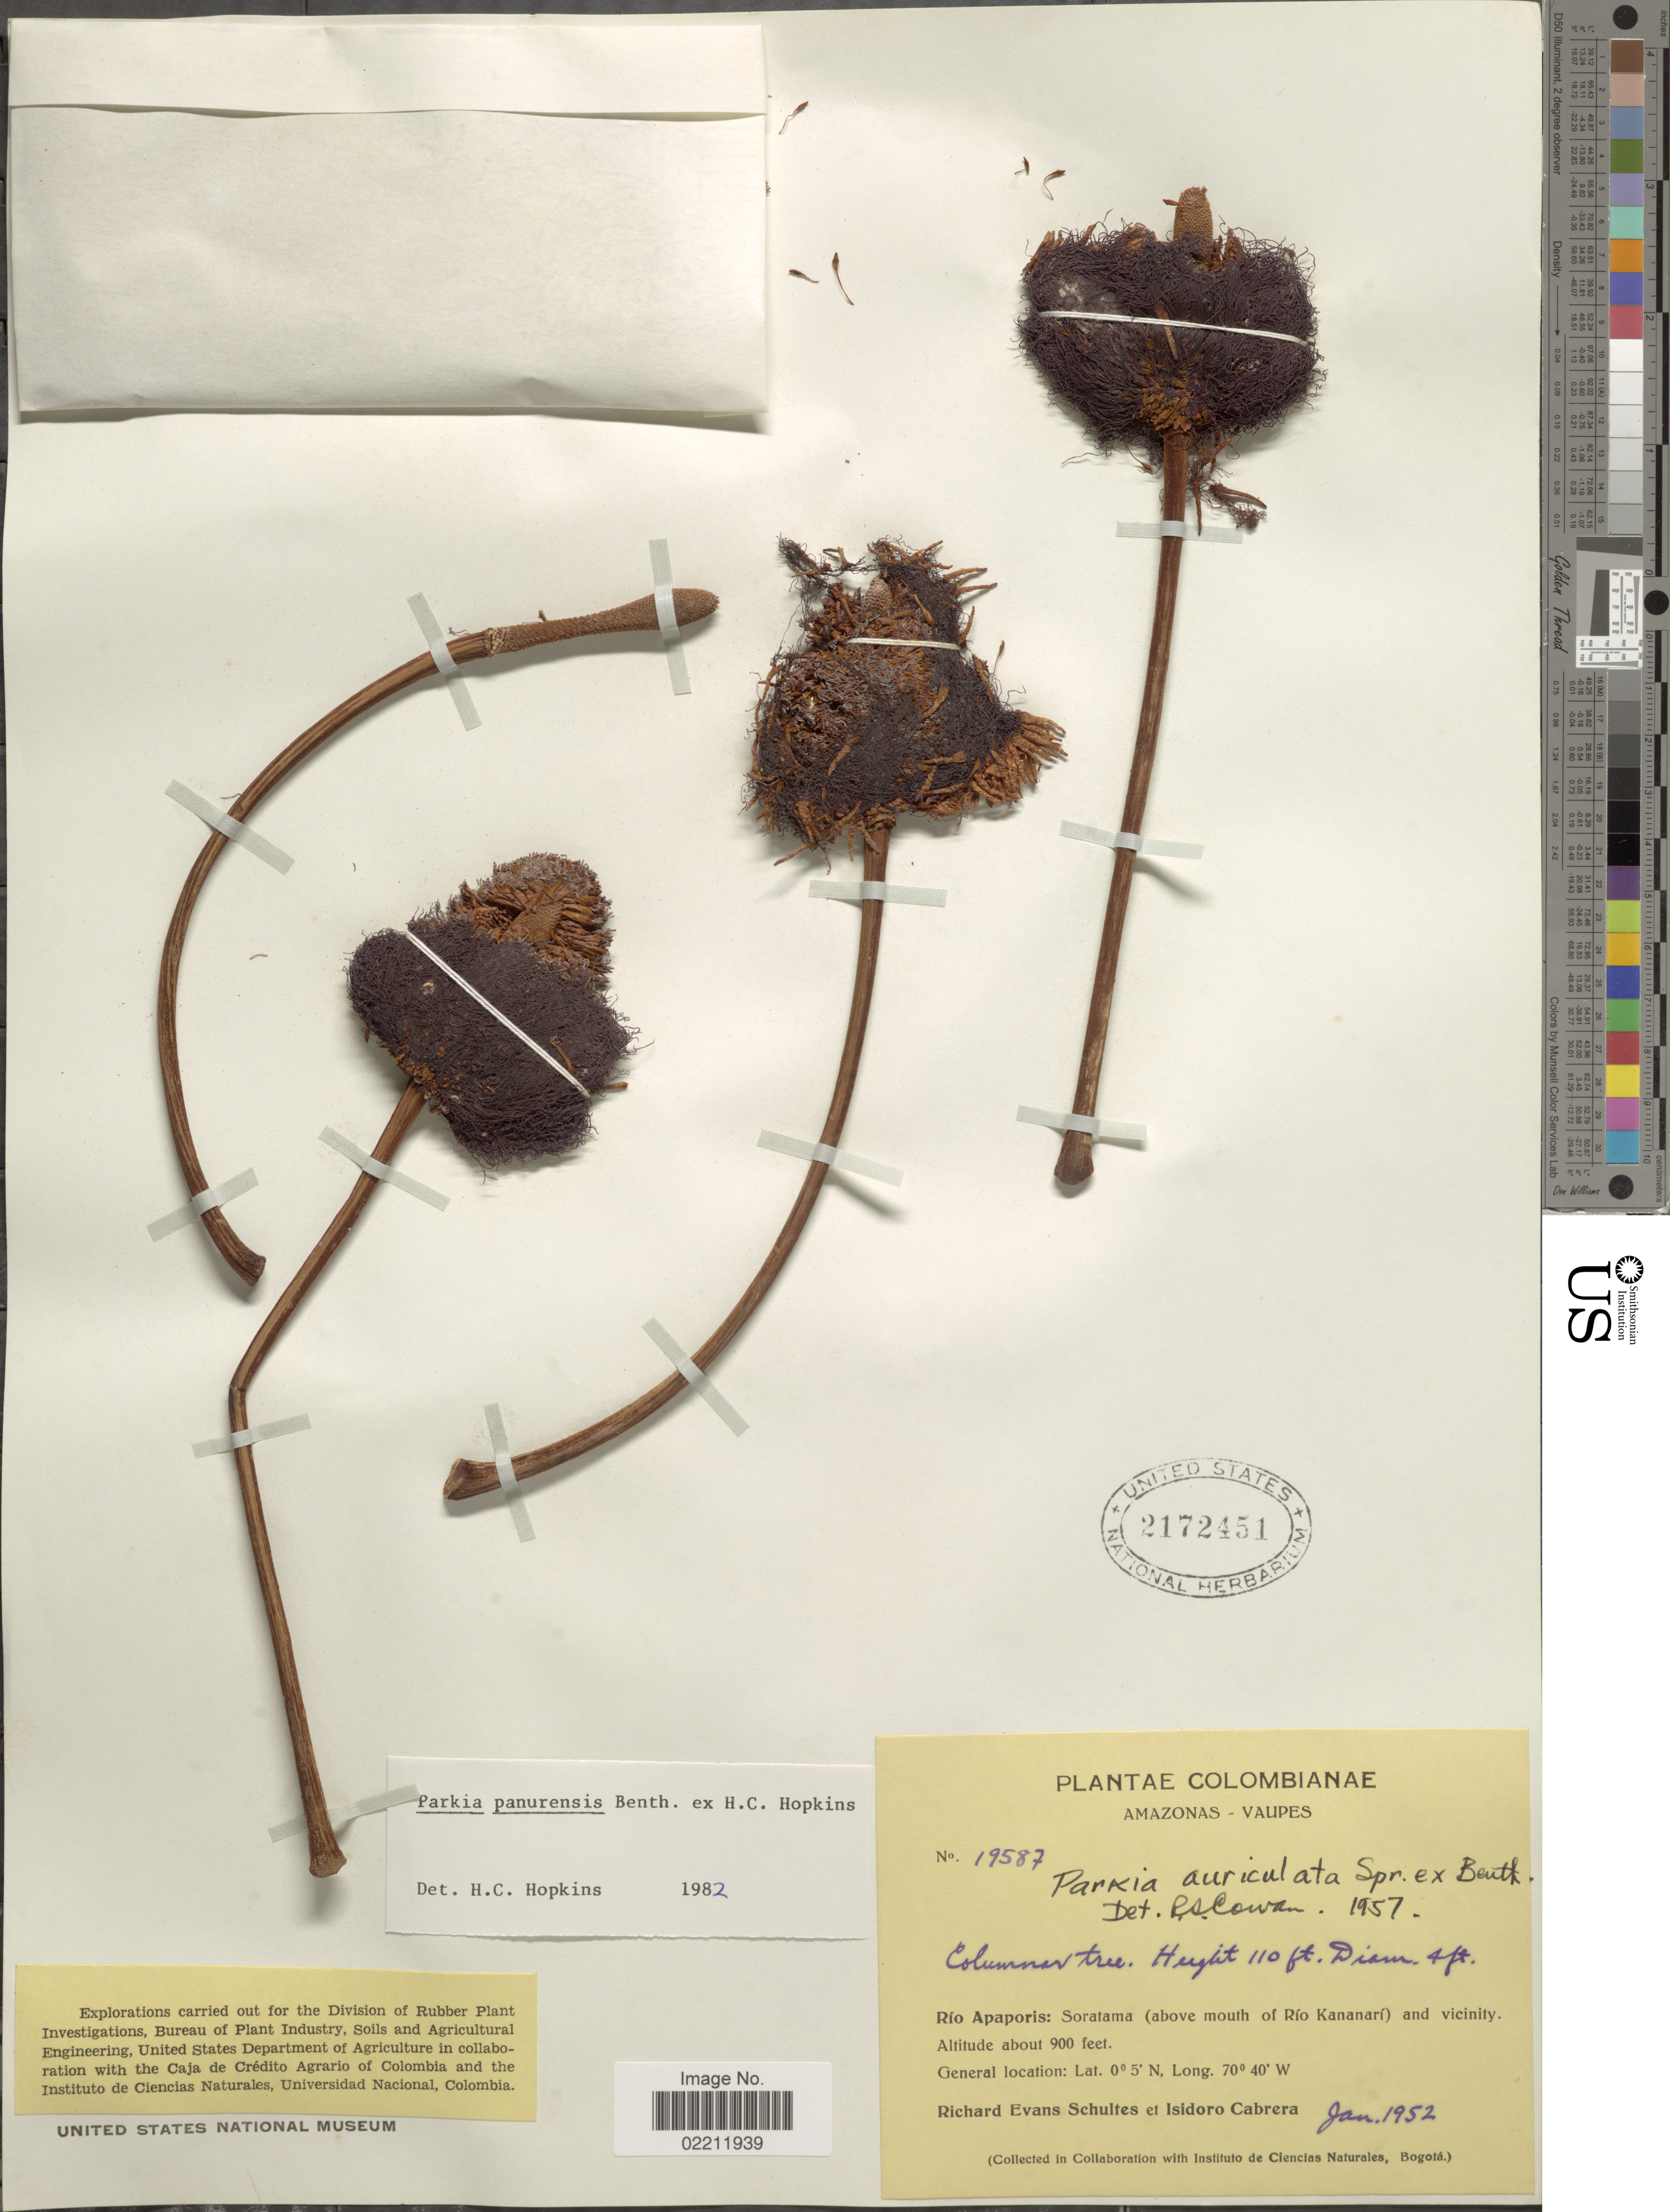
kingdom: Plantae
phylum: Tracheophyta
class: Magnoliopsida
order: Fabales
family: Fabaceae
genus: Parkia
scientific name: Parkia panurensis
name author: Benth.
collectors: R. E. Schultes & I. Cabrera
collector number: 19587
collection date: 1952-01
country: Colombia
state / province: Vaupés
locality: Amazonas - vaupes, Rio Apaporis: Soratama (above mouth of Rio Kananari) and vicinity.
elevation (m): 274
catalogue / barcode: US 2172451